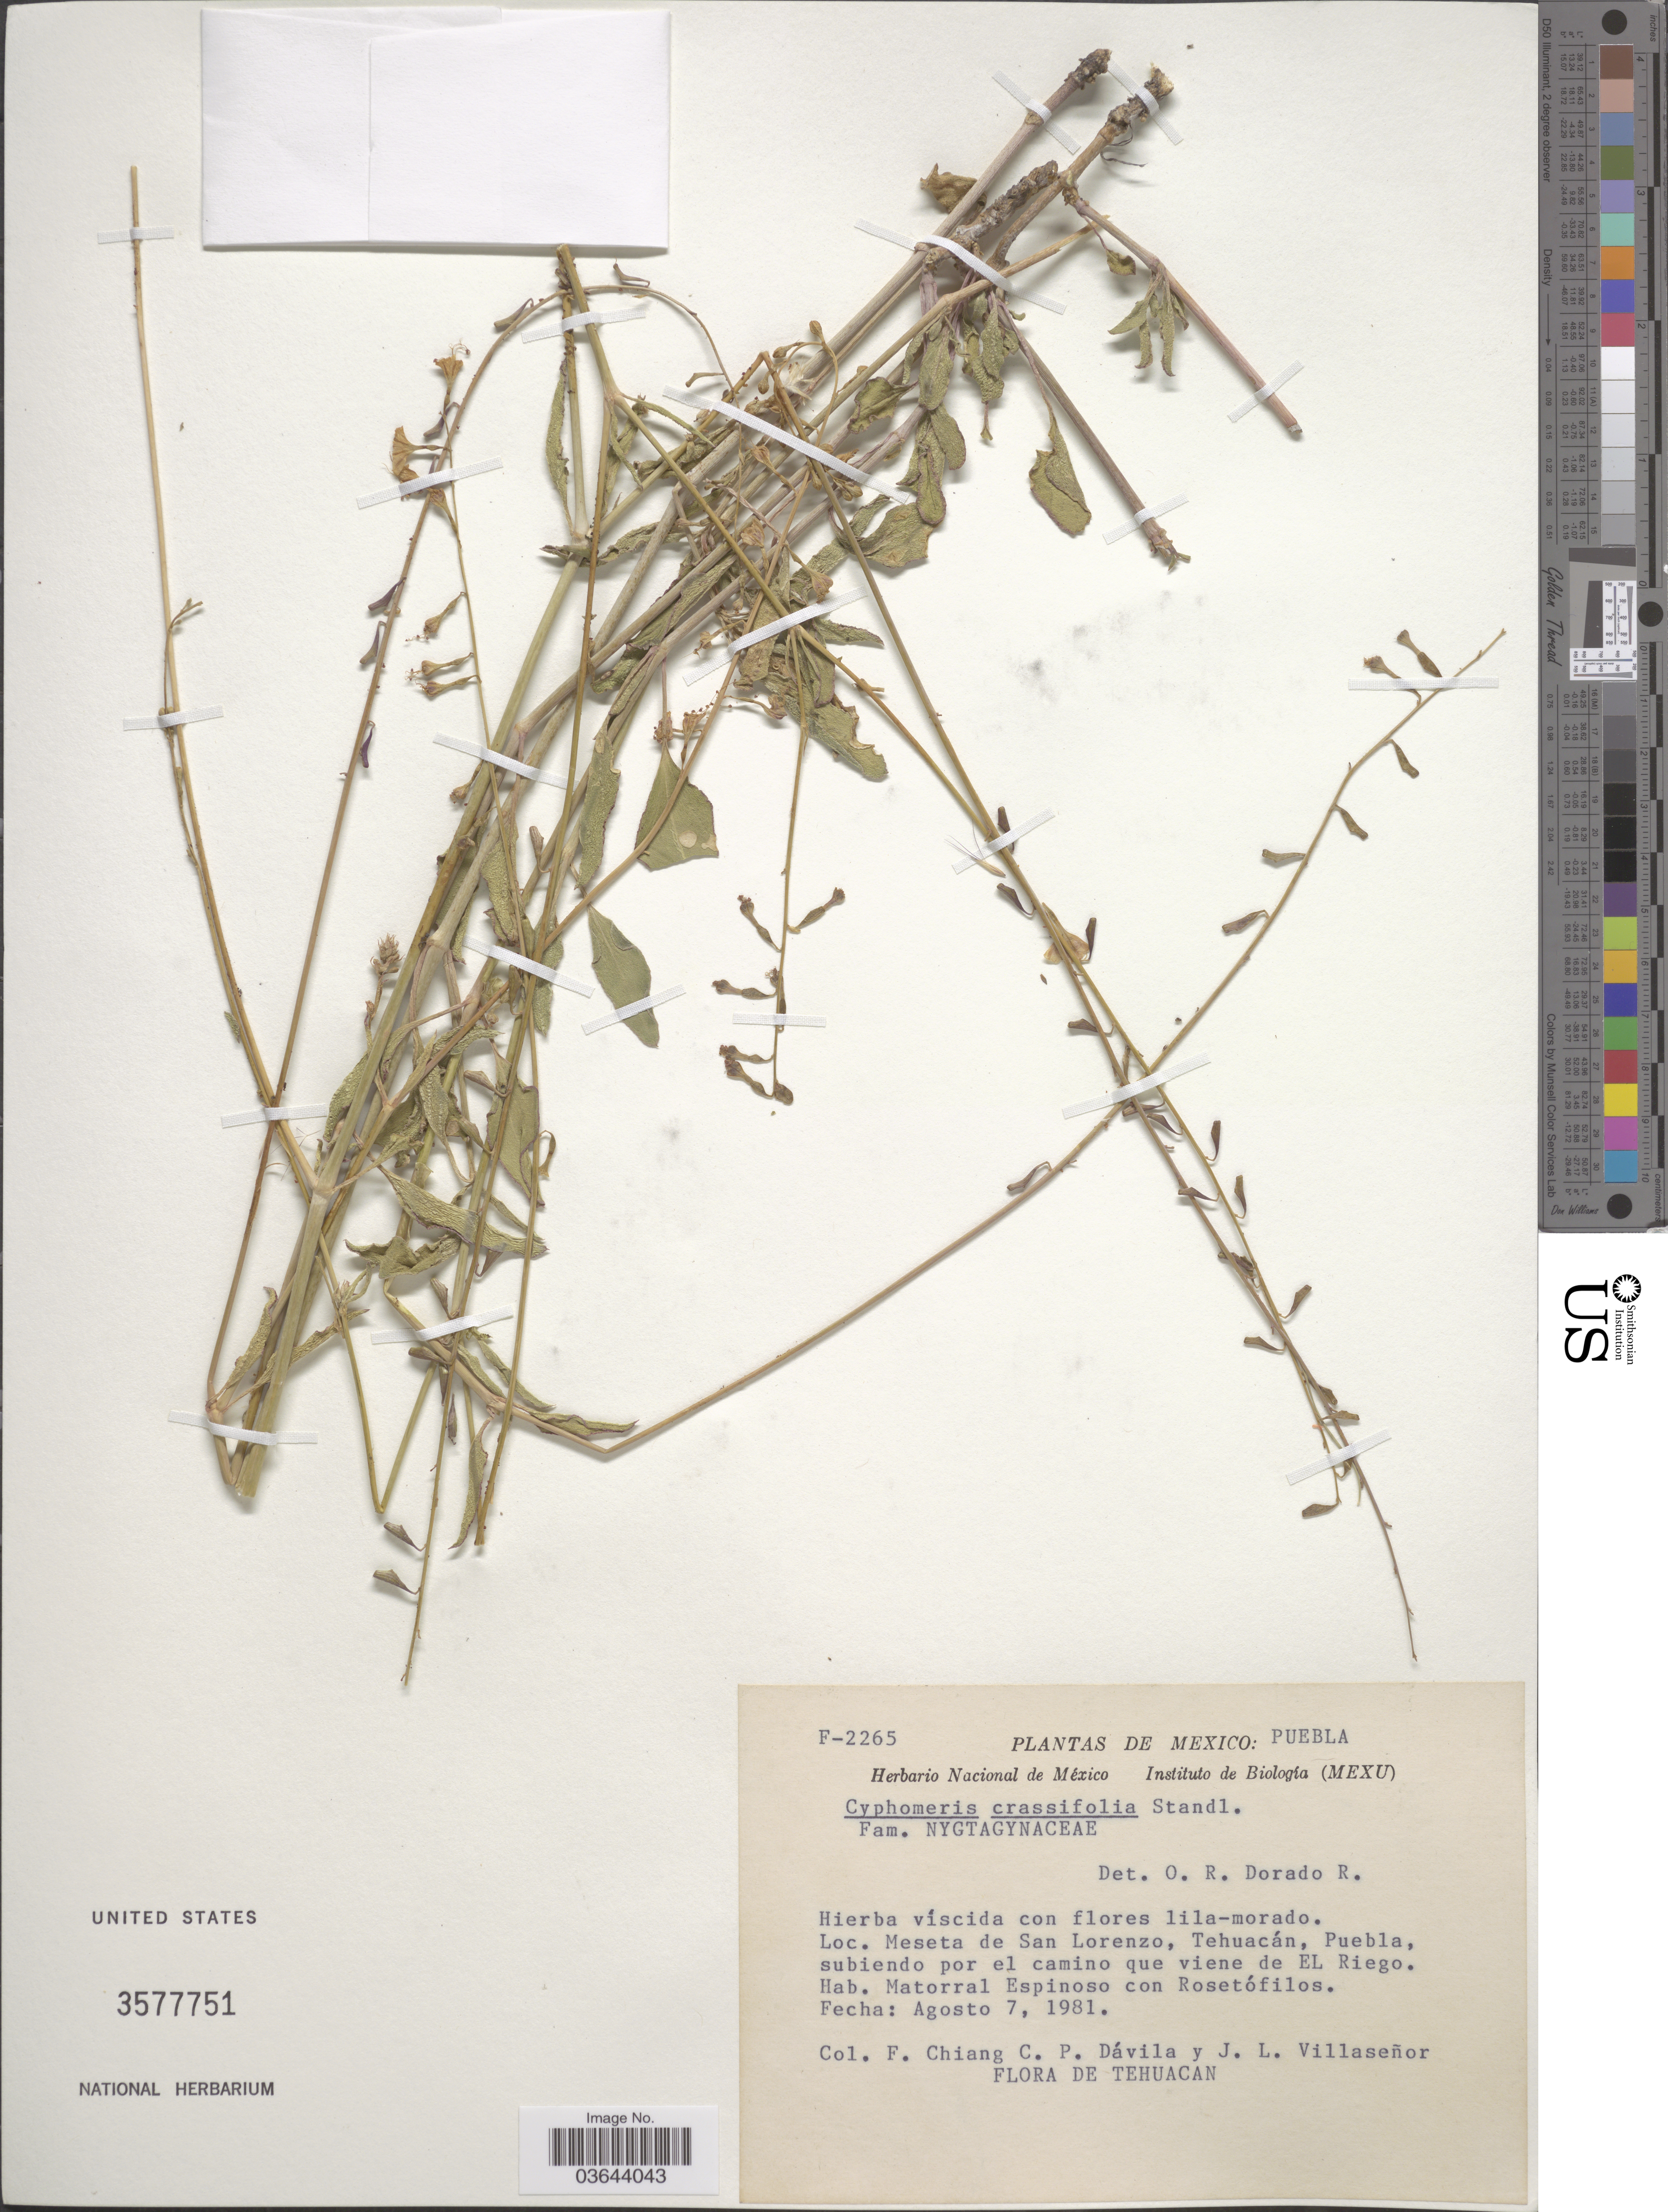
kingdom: Plantae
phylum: Tracheophyta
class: Magnoliopsida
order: Caryophyllales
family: Nyctaginaceae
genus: Cyphomeris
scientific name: Cyphomeris crassifolia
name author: (Standl.) Standl.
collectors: F. Chiang C., P. Dávila & J. Villaseñor R.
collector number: F-2265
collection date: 1981-08-07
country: Mexico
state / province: Puebla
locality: Meseta de San Lorenzo, Tehuacán, subiendo por el camino que viene de El Riego.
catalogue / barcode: US 3577751